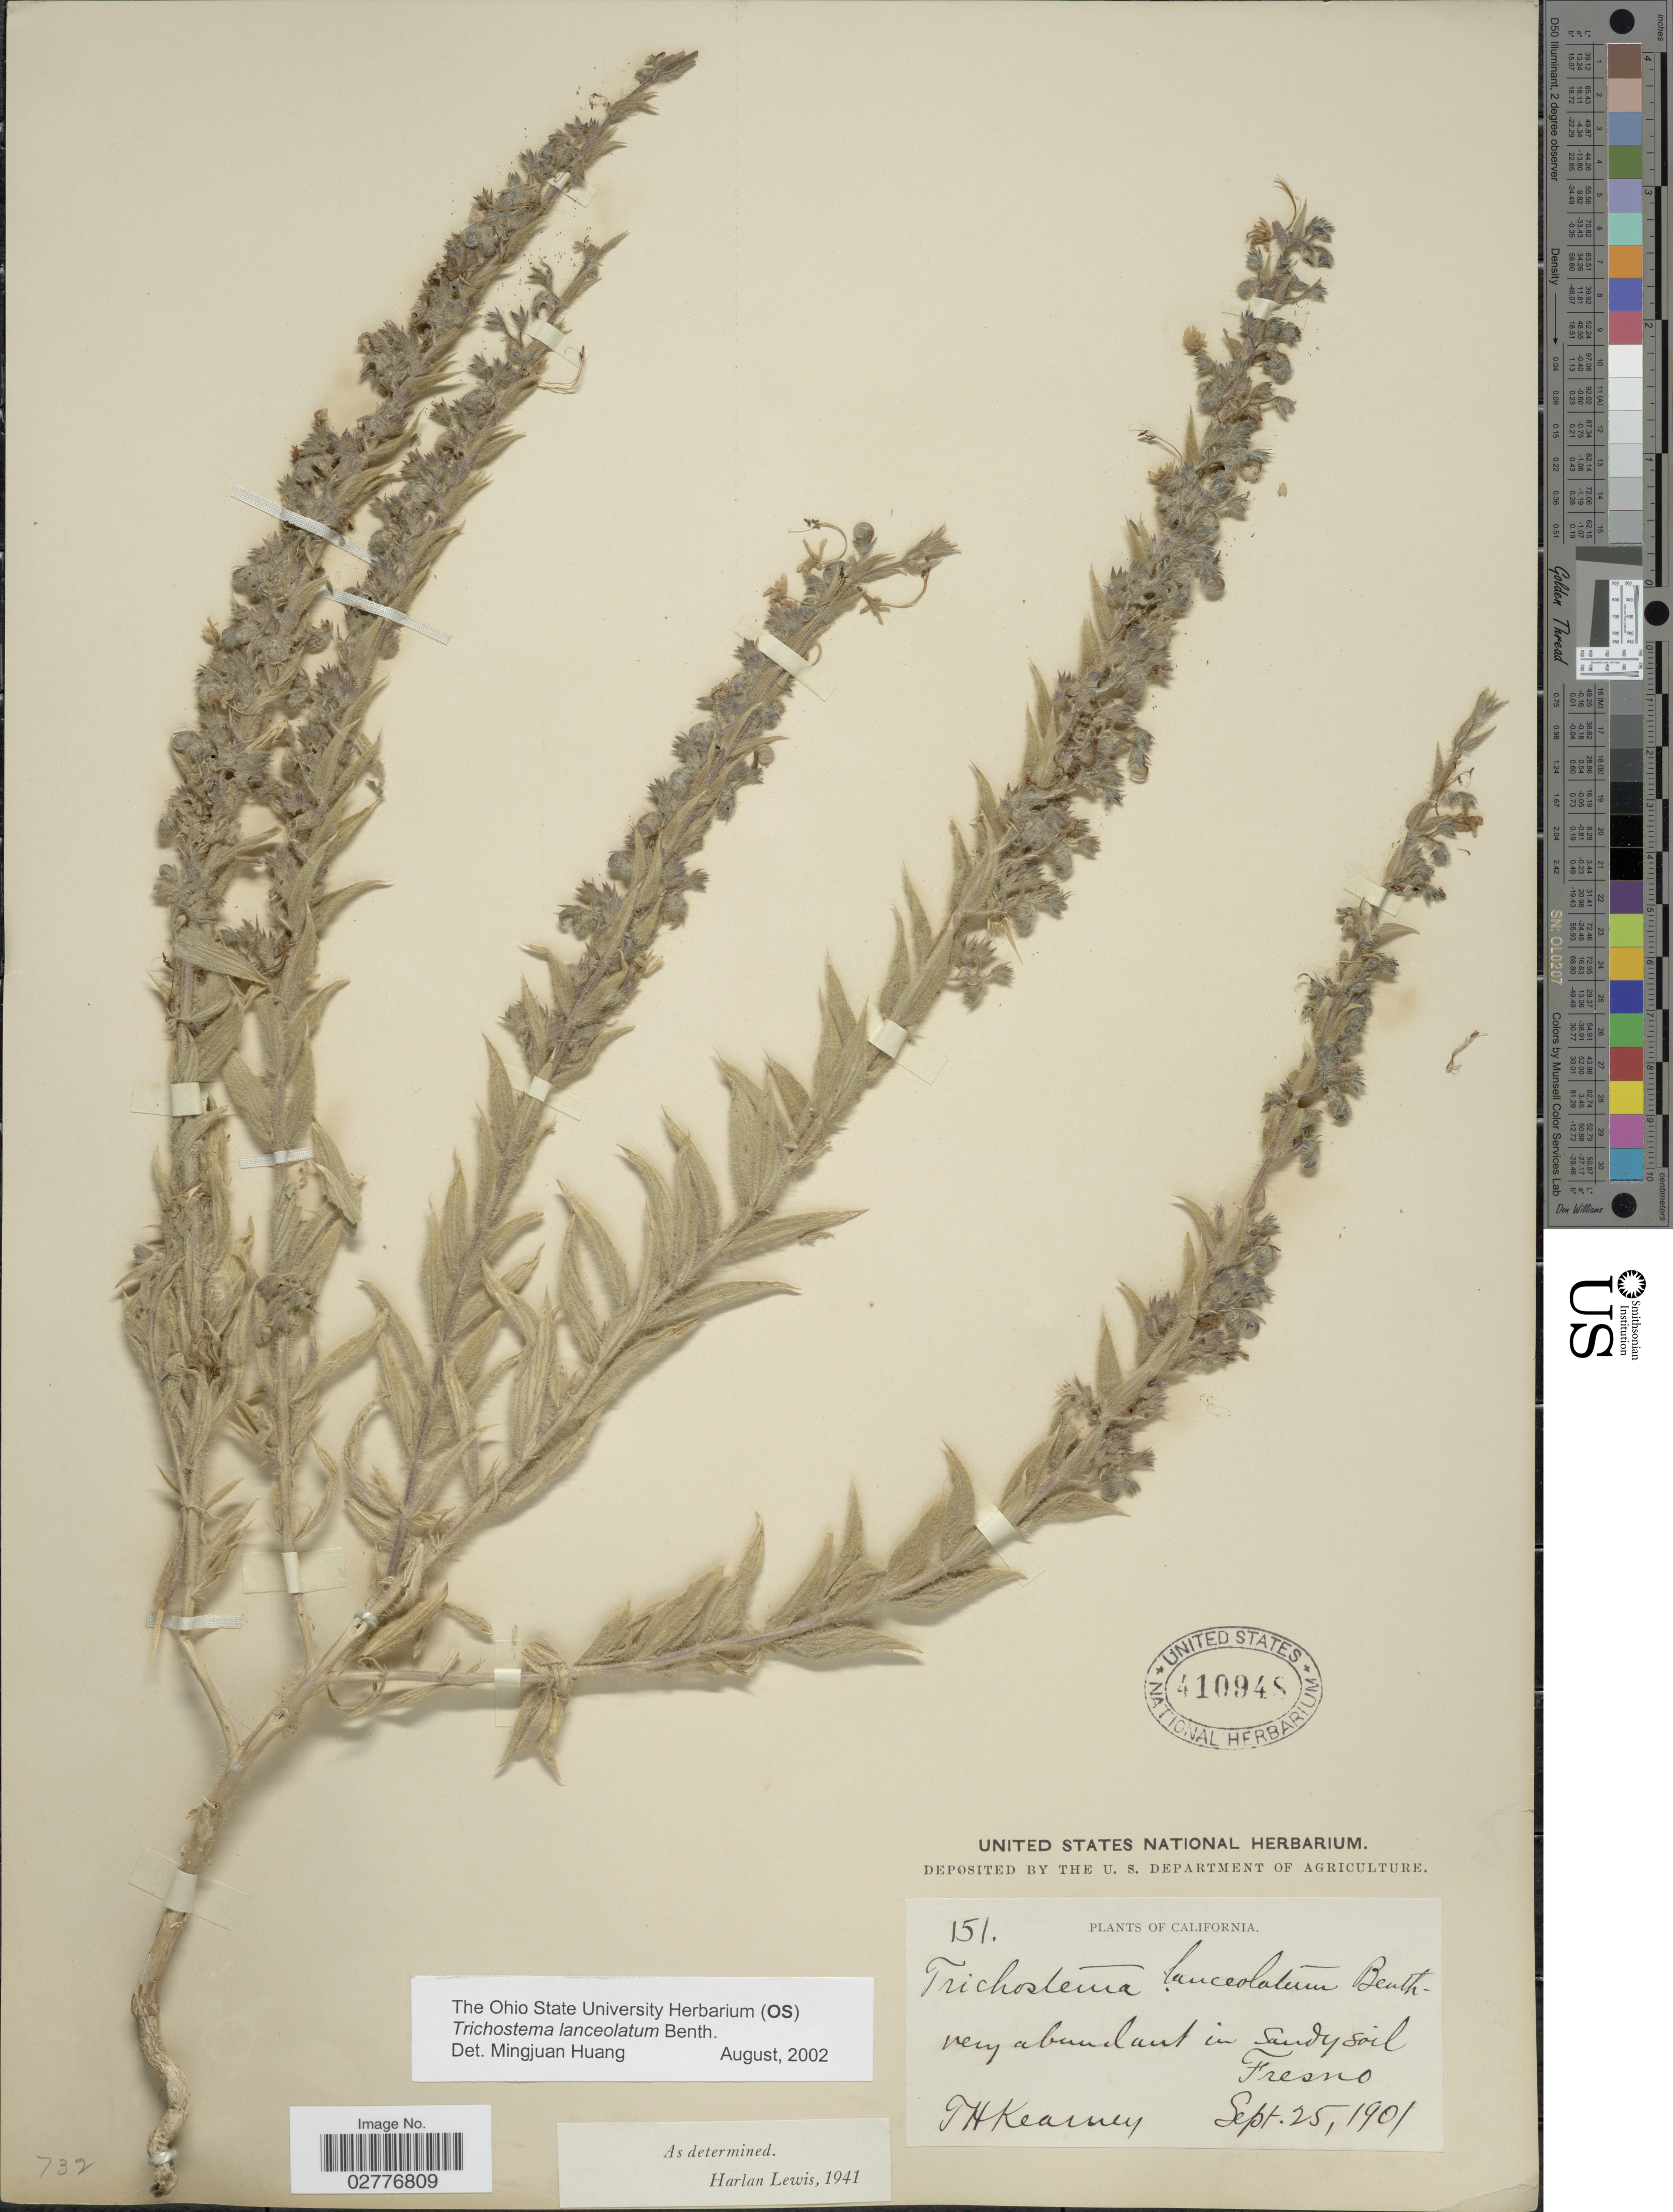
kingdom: Plantae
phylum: Tracheophyta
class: Magnoliopsida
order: Lamiales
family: Lamiaceae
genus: Trichostema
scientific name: Trichostema lanceolatum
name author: Benth.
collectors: T. H. Kearney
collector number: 151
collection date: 1901-09-25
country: United States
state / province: California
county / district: Fresno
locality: Very abundant in sandy soil, Fresno.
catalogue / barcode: US 410948